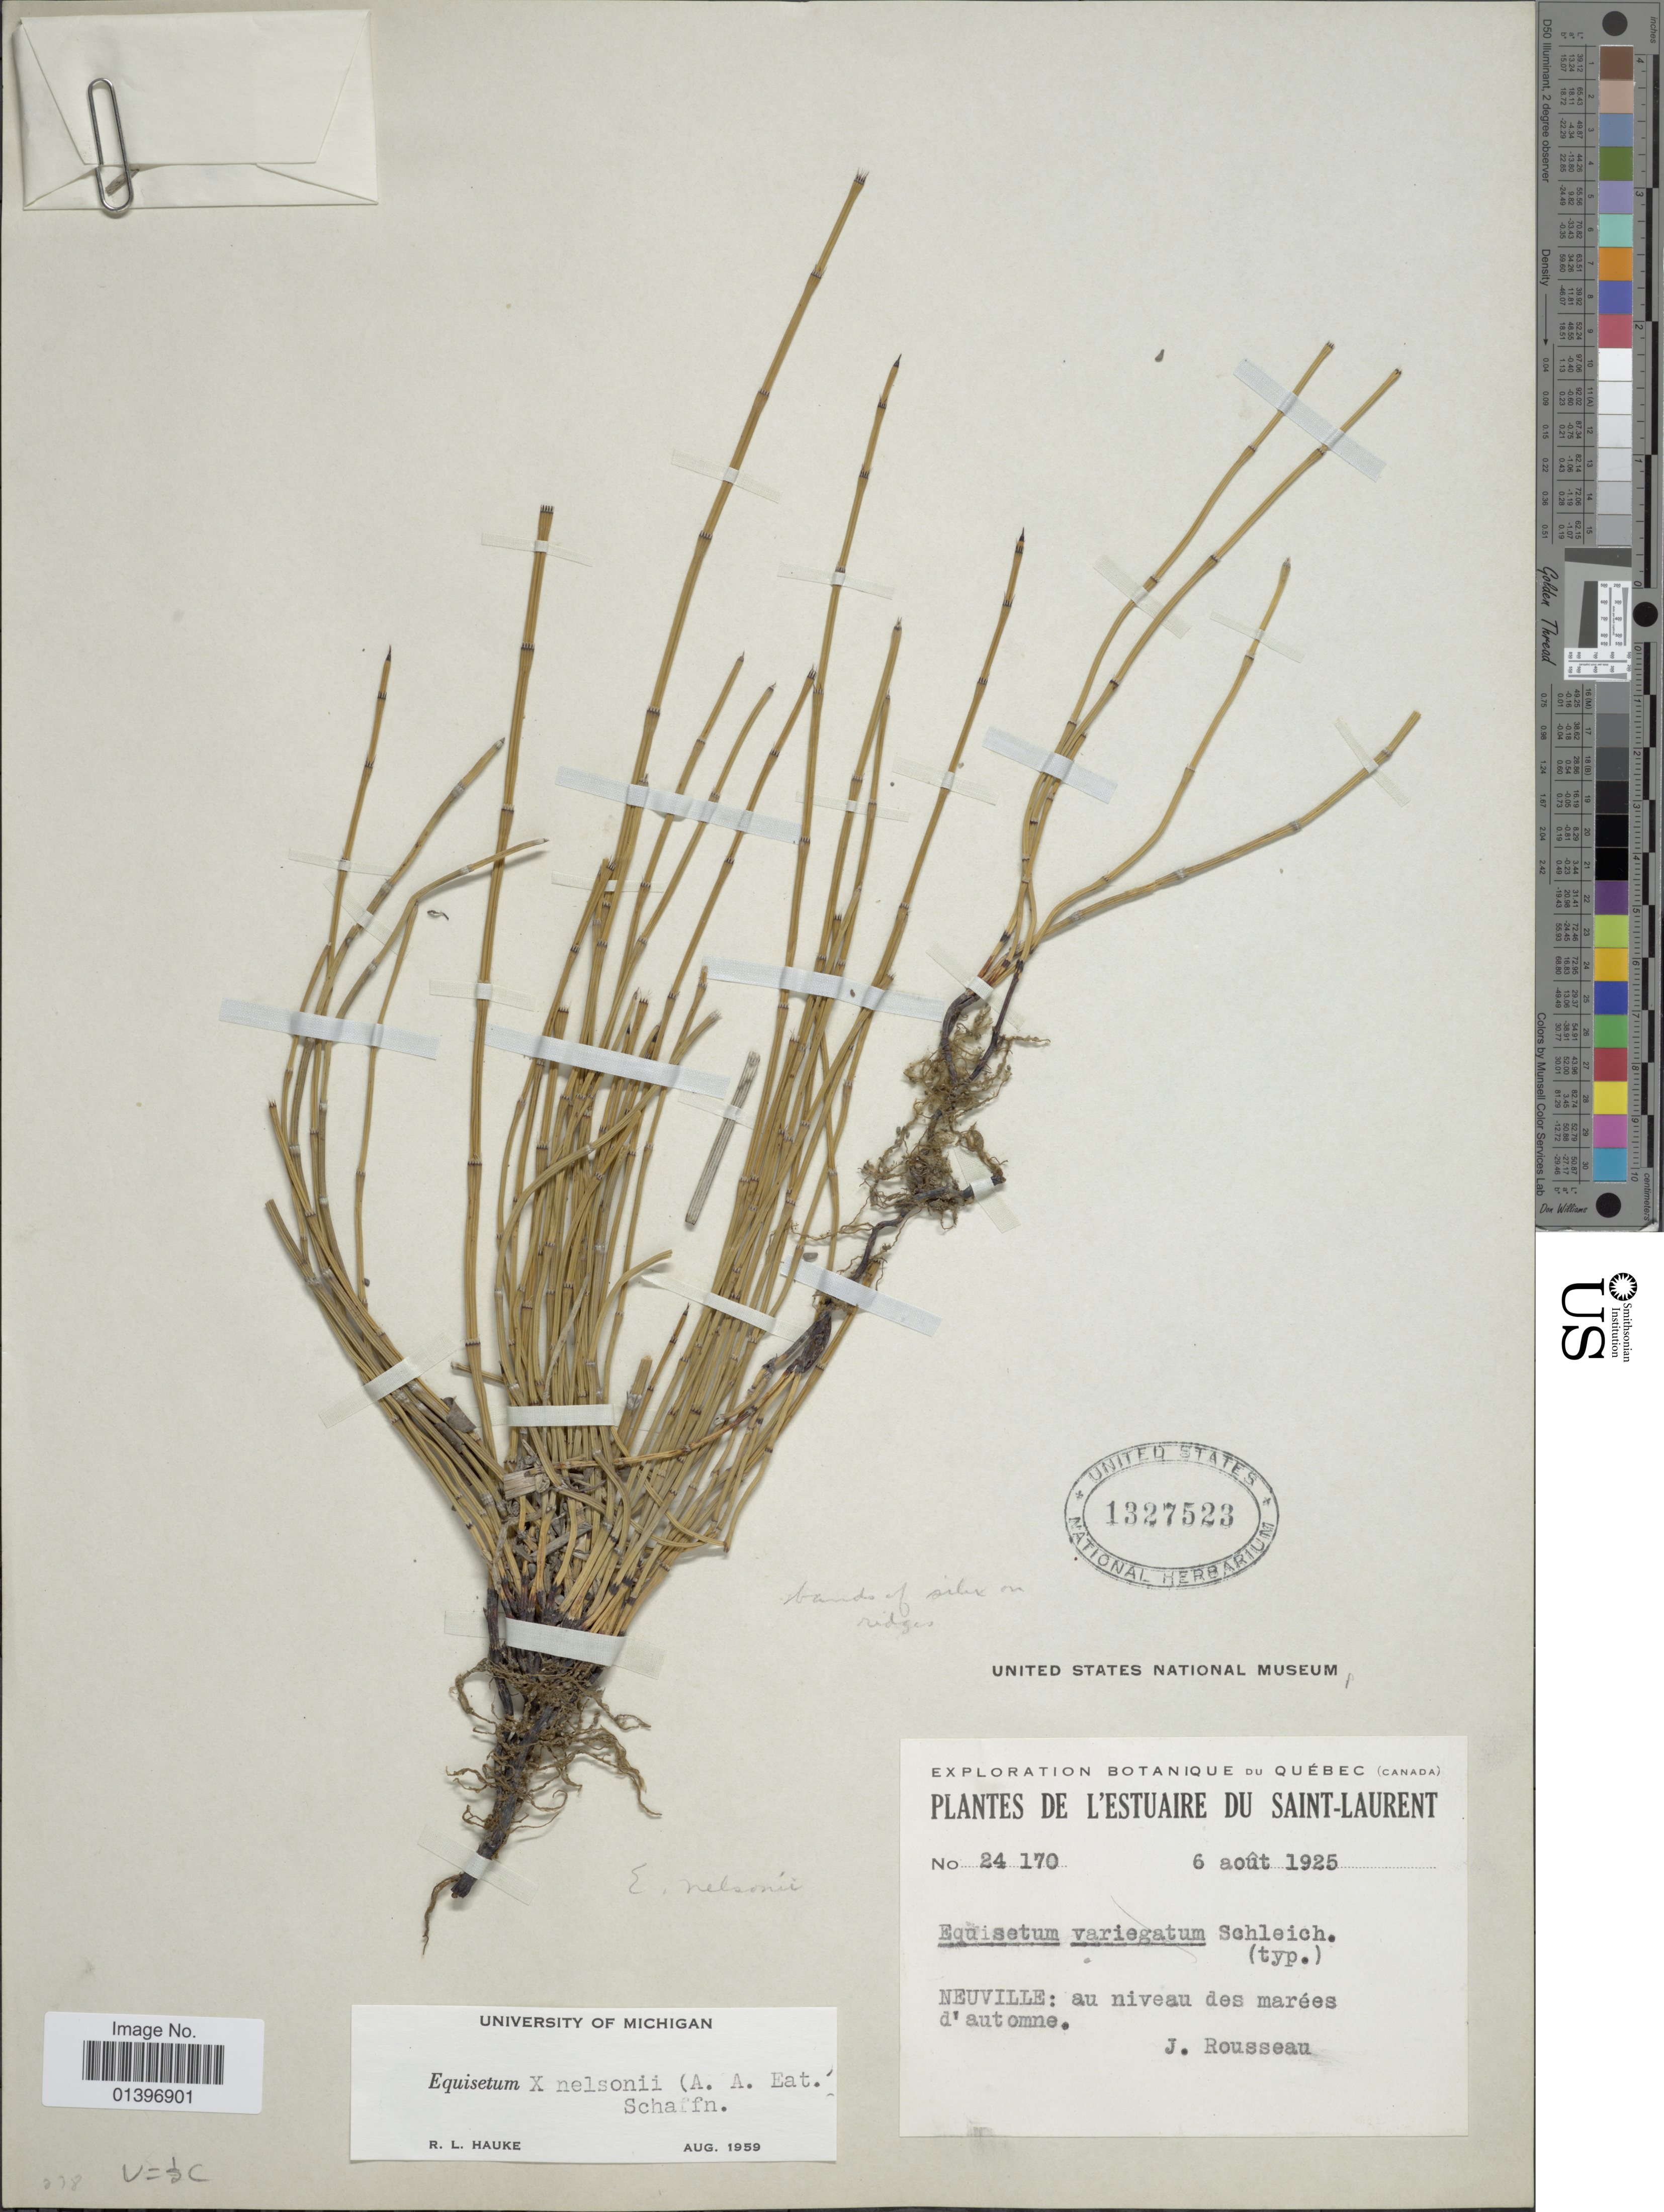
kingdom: Plantae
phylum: Tracheophyta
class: Polypodiopsida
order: Equisetales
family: Equisetaceae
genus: Equisetum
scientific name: Equisetum x nelsonii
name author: (A.A. Eaton) J.H. Schaffn.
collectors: J. Rousseau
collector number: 24170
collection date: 1925-08-06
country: Canada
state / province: Quebec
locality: L'Estuaire du Saint-Laurent, Neuville: au niveau des marées d'automne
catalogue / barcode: US 1327523